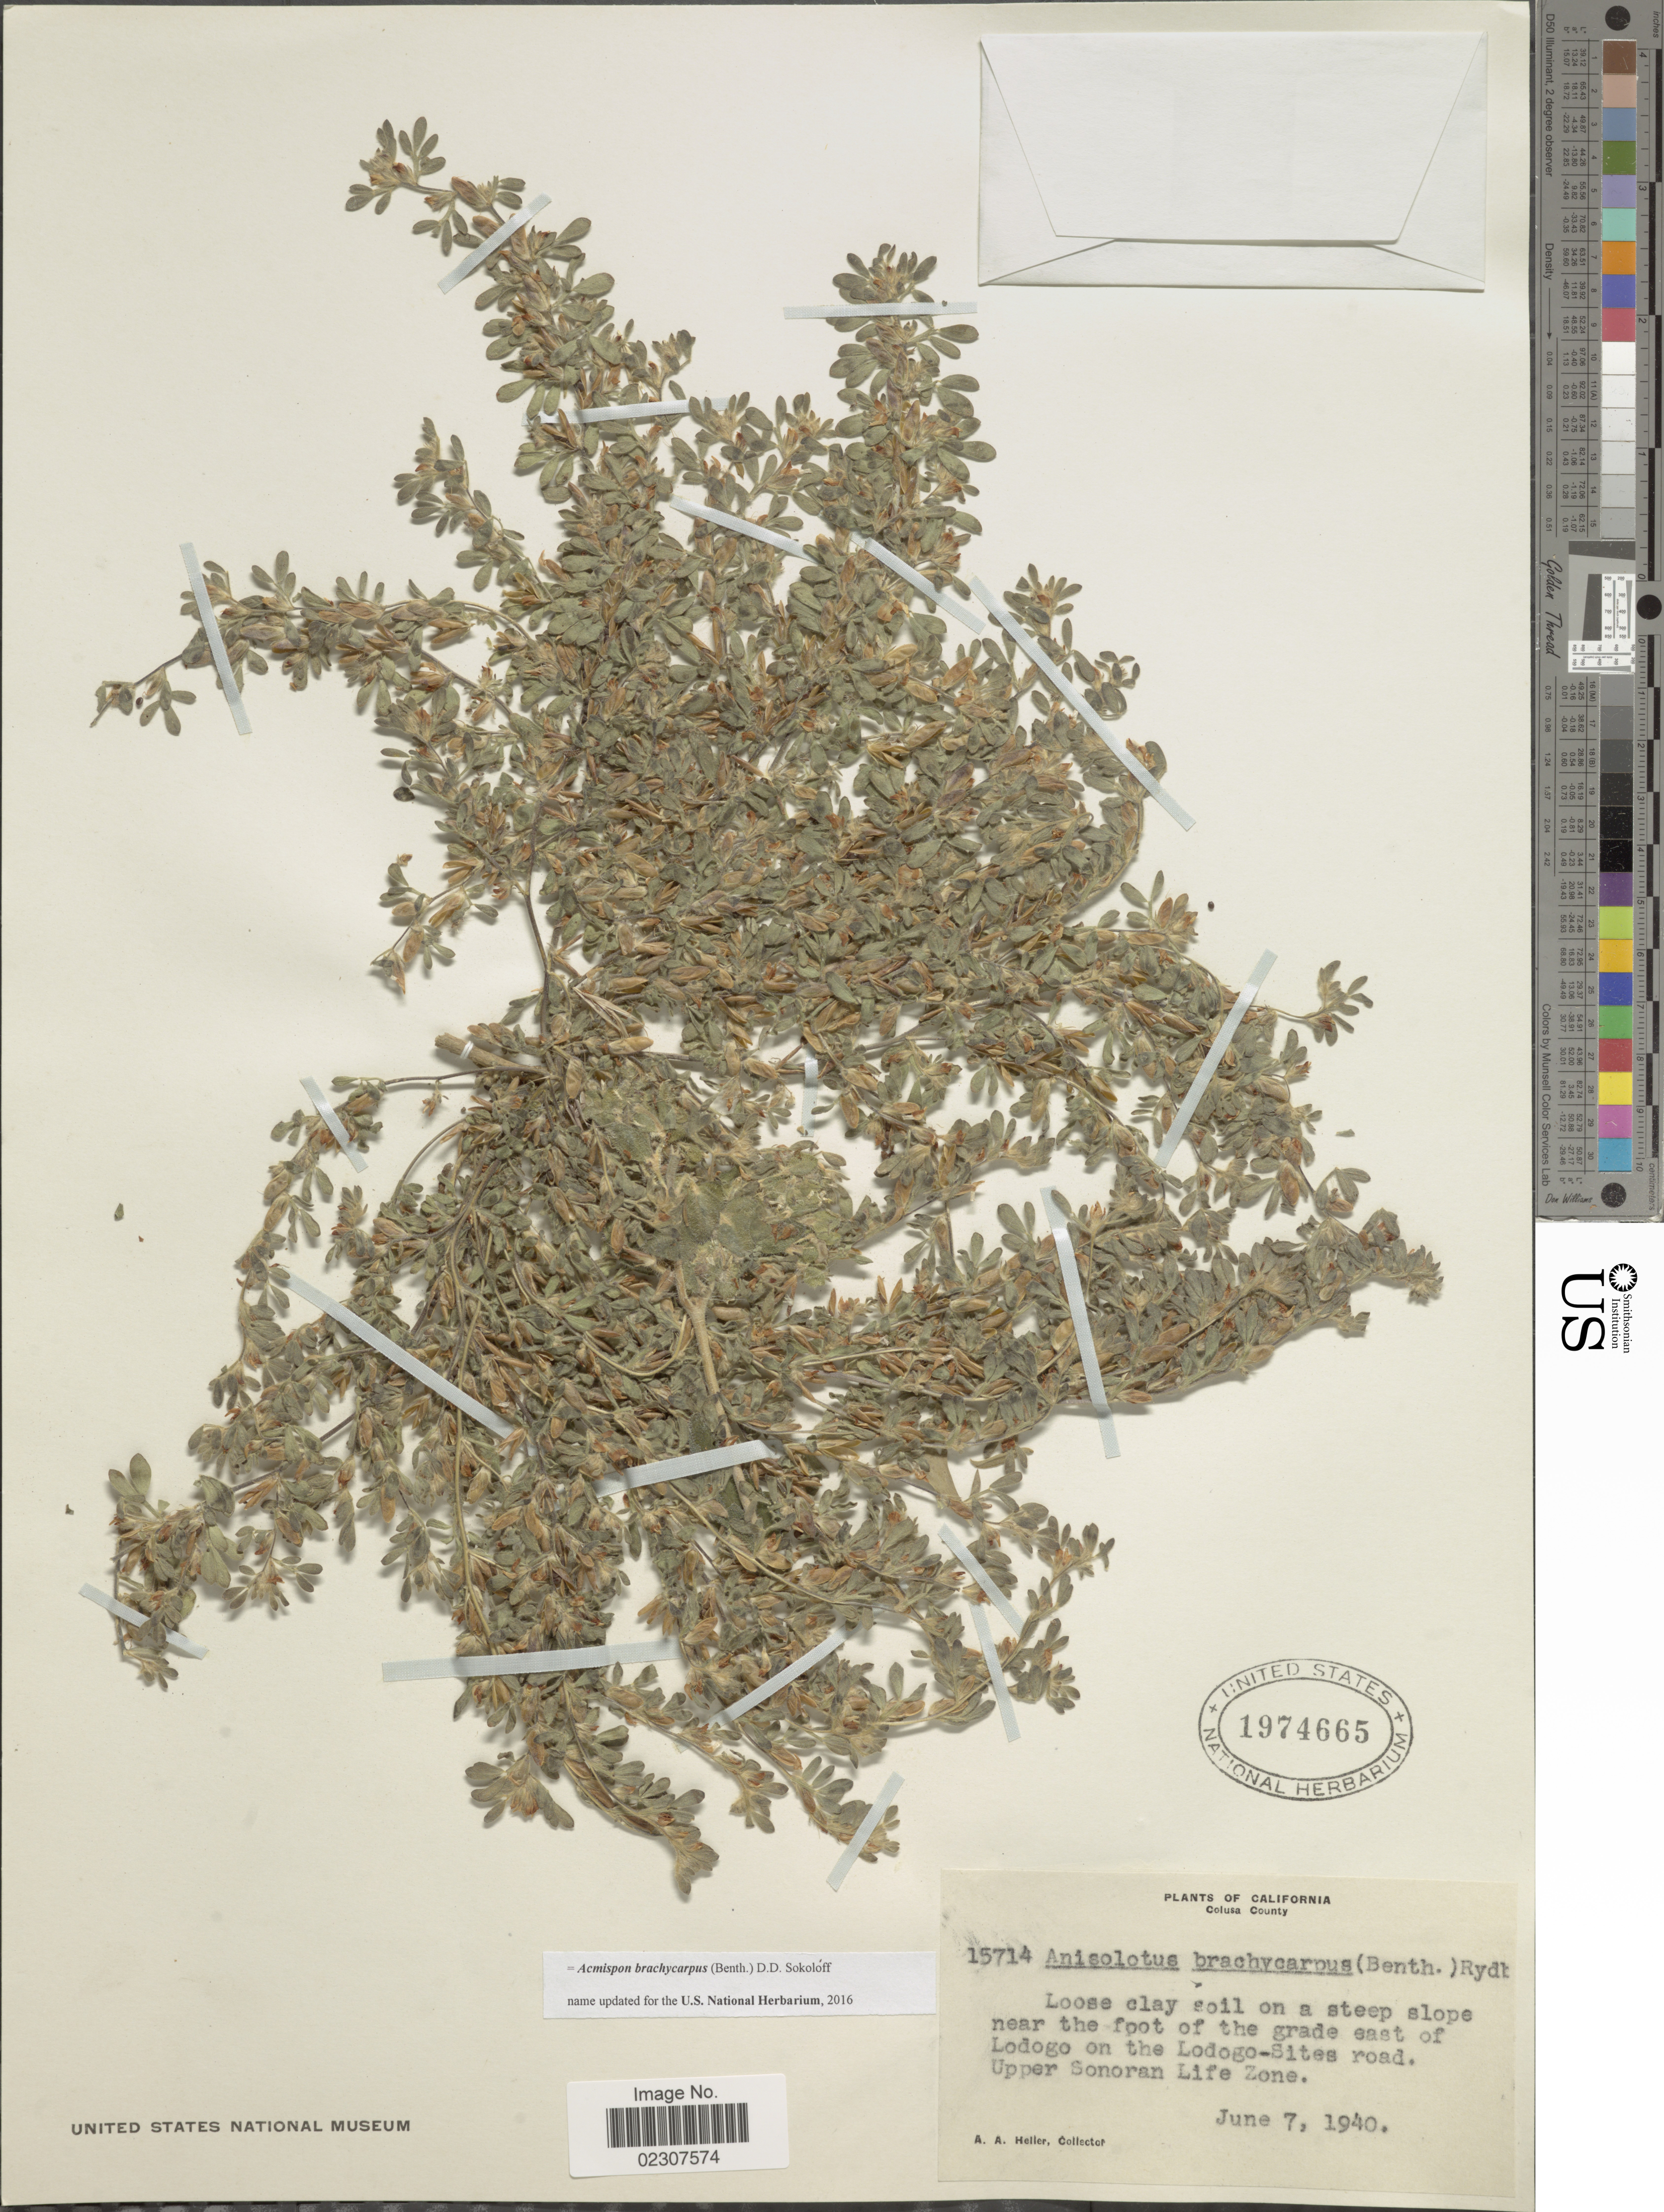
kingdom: Plantae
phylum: Tracheophyta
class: Magnoliopsida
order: Fabales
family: Fabaceae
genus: Acmispon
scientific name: Acmispon brachycarpus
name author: (Benth.) D.D. Sokoloff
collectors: A. A. Heller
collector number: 15714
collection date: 1940-06-07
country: United States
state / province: California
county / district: Colusa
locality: Colusa County, Loose clay soil on a steep slope near the foot of the grade east of Lodogo on the Lodogo-Sites road. Upper Sonoran Life Zone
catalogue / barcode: US 1974665